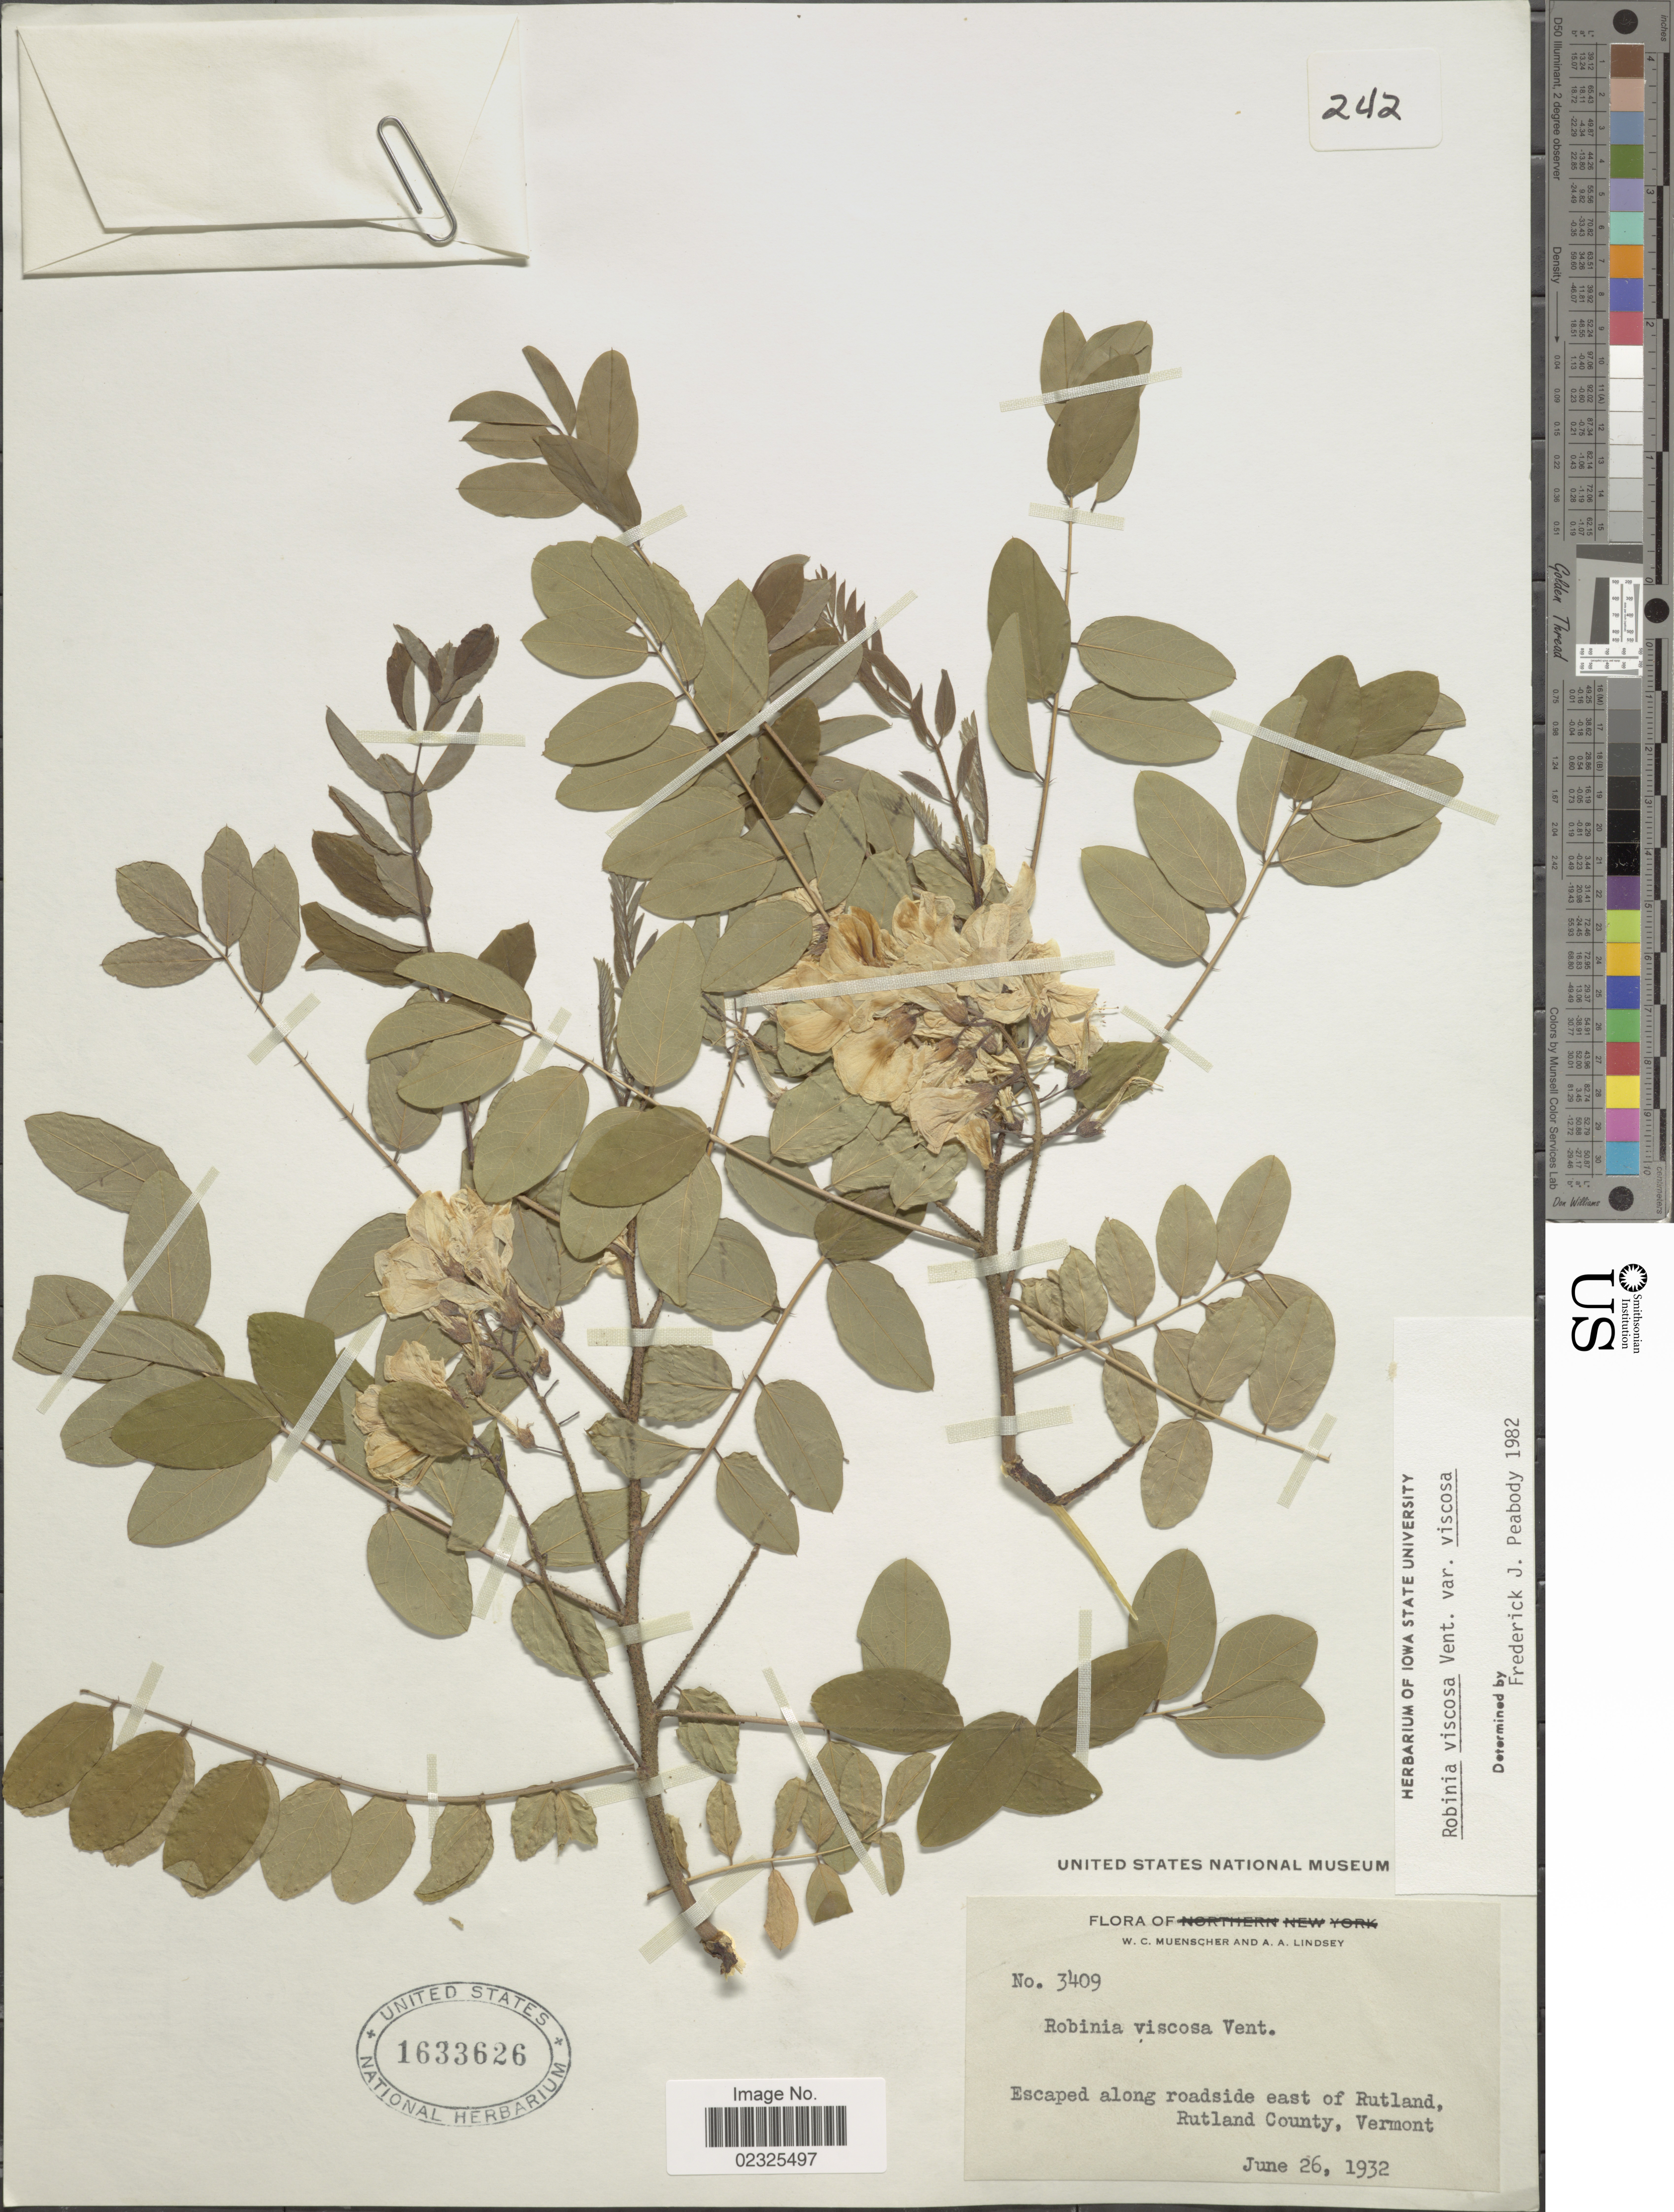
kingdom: Plantae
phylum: Tracheophyta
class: Magnoliopsida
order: Fabales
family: Fabaceae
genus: Robinia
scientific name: Robinia viscosa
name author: Vent.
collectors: W. Muenscher & A. Lindsey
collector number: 3409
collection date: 1932-06-26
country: United States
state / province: Vermont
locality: Escaped along roadside east of Rutland, Rutland County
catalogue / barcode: US 1633626